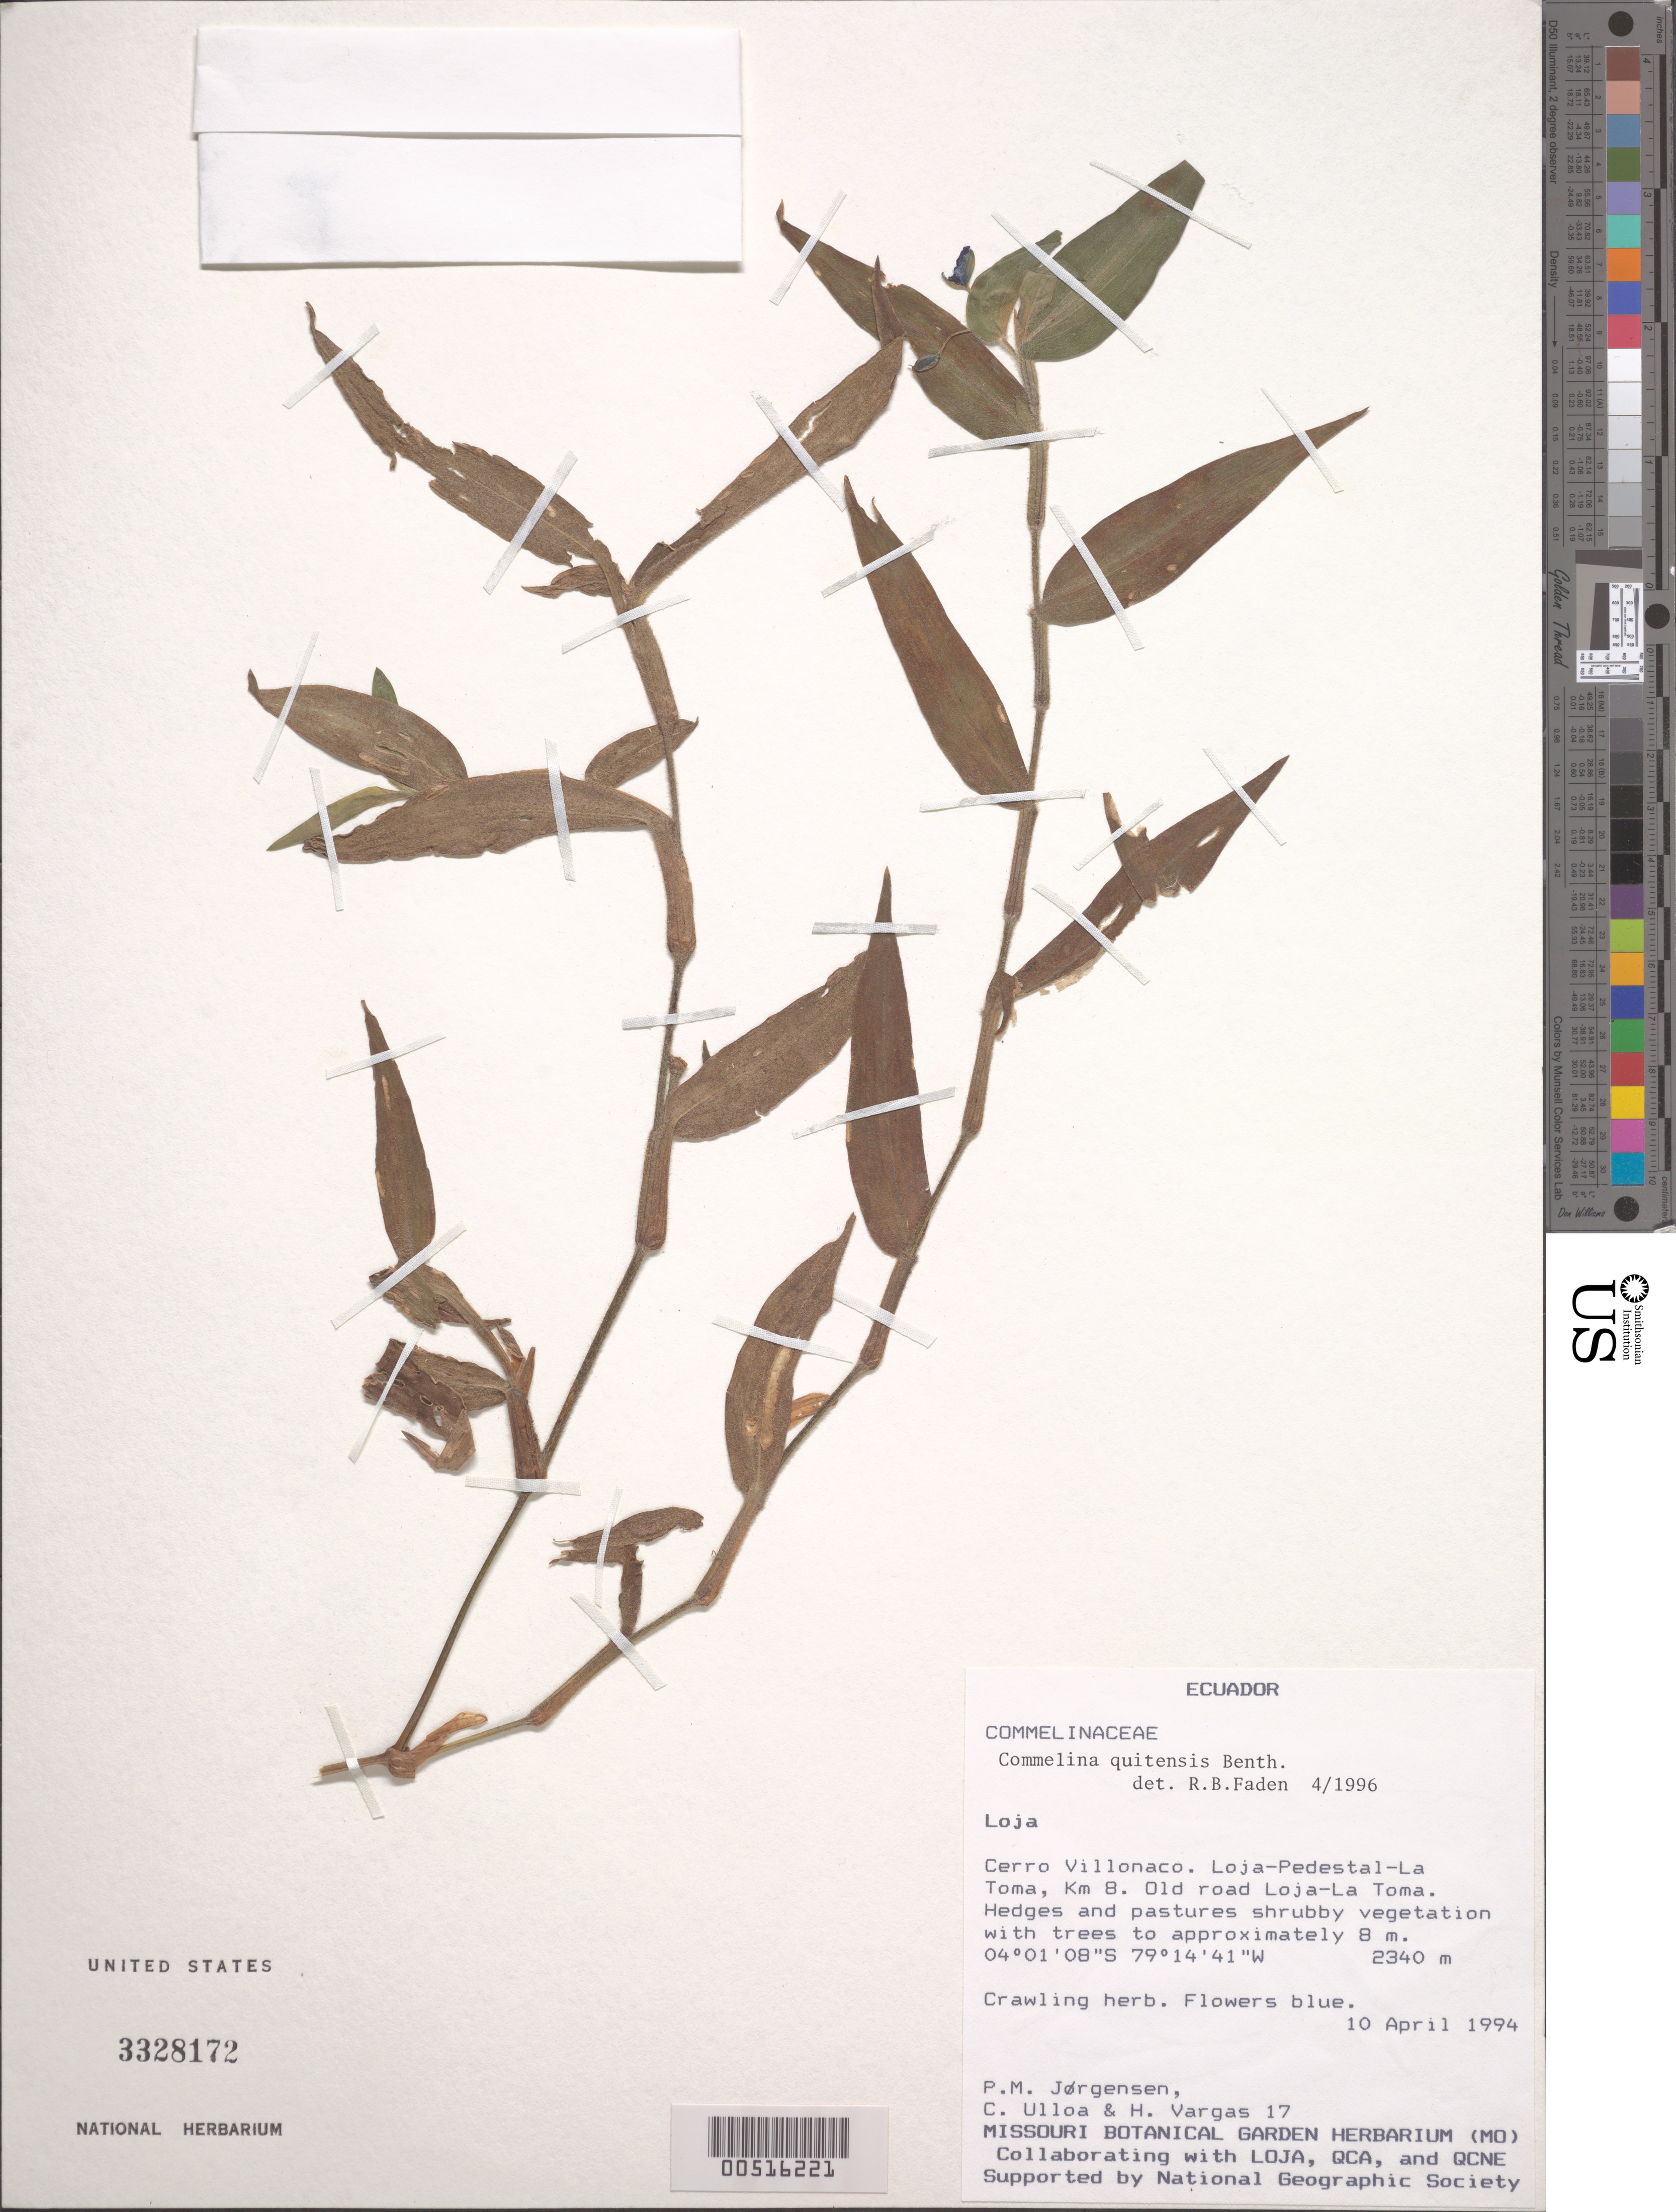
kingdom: Plantae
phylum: Tracheophyta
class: Liliopsida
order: Commelinales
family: Commelinaceae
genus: Commelina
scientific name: Commelina quitensis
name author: Benth.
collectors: P. M. Jørgensen, C. Ulloa & H. Vargas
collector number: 17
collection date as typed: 10 Apr 1994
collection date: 1994-04-10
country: Ecuador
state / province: Loja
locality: Cerro Villanaco, Loja-Pedestal-La Toma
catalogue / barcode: US 3328172